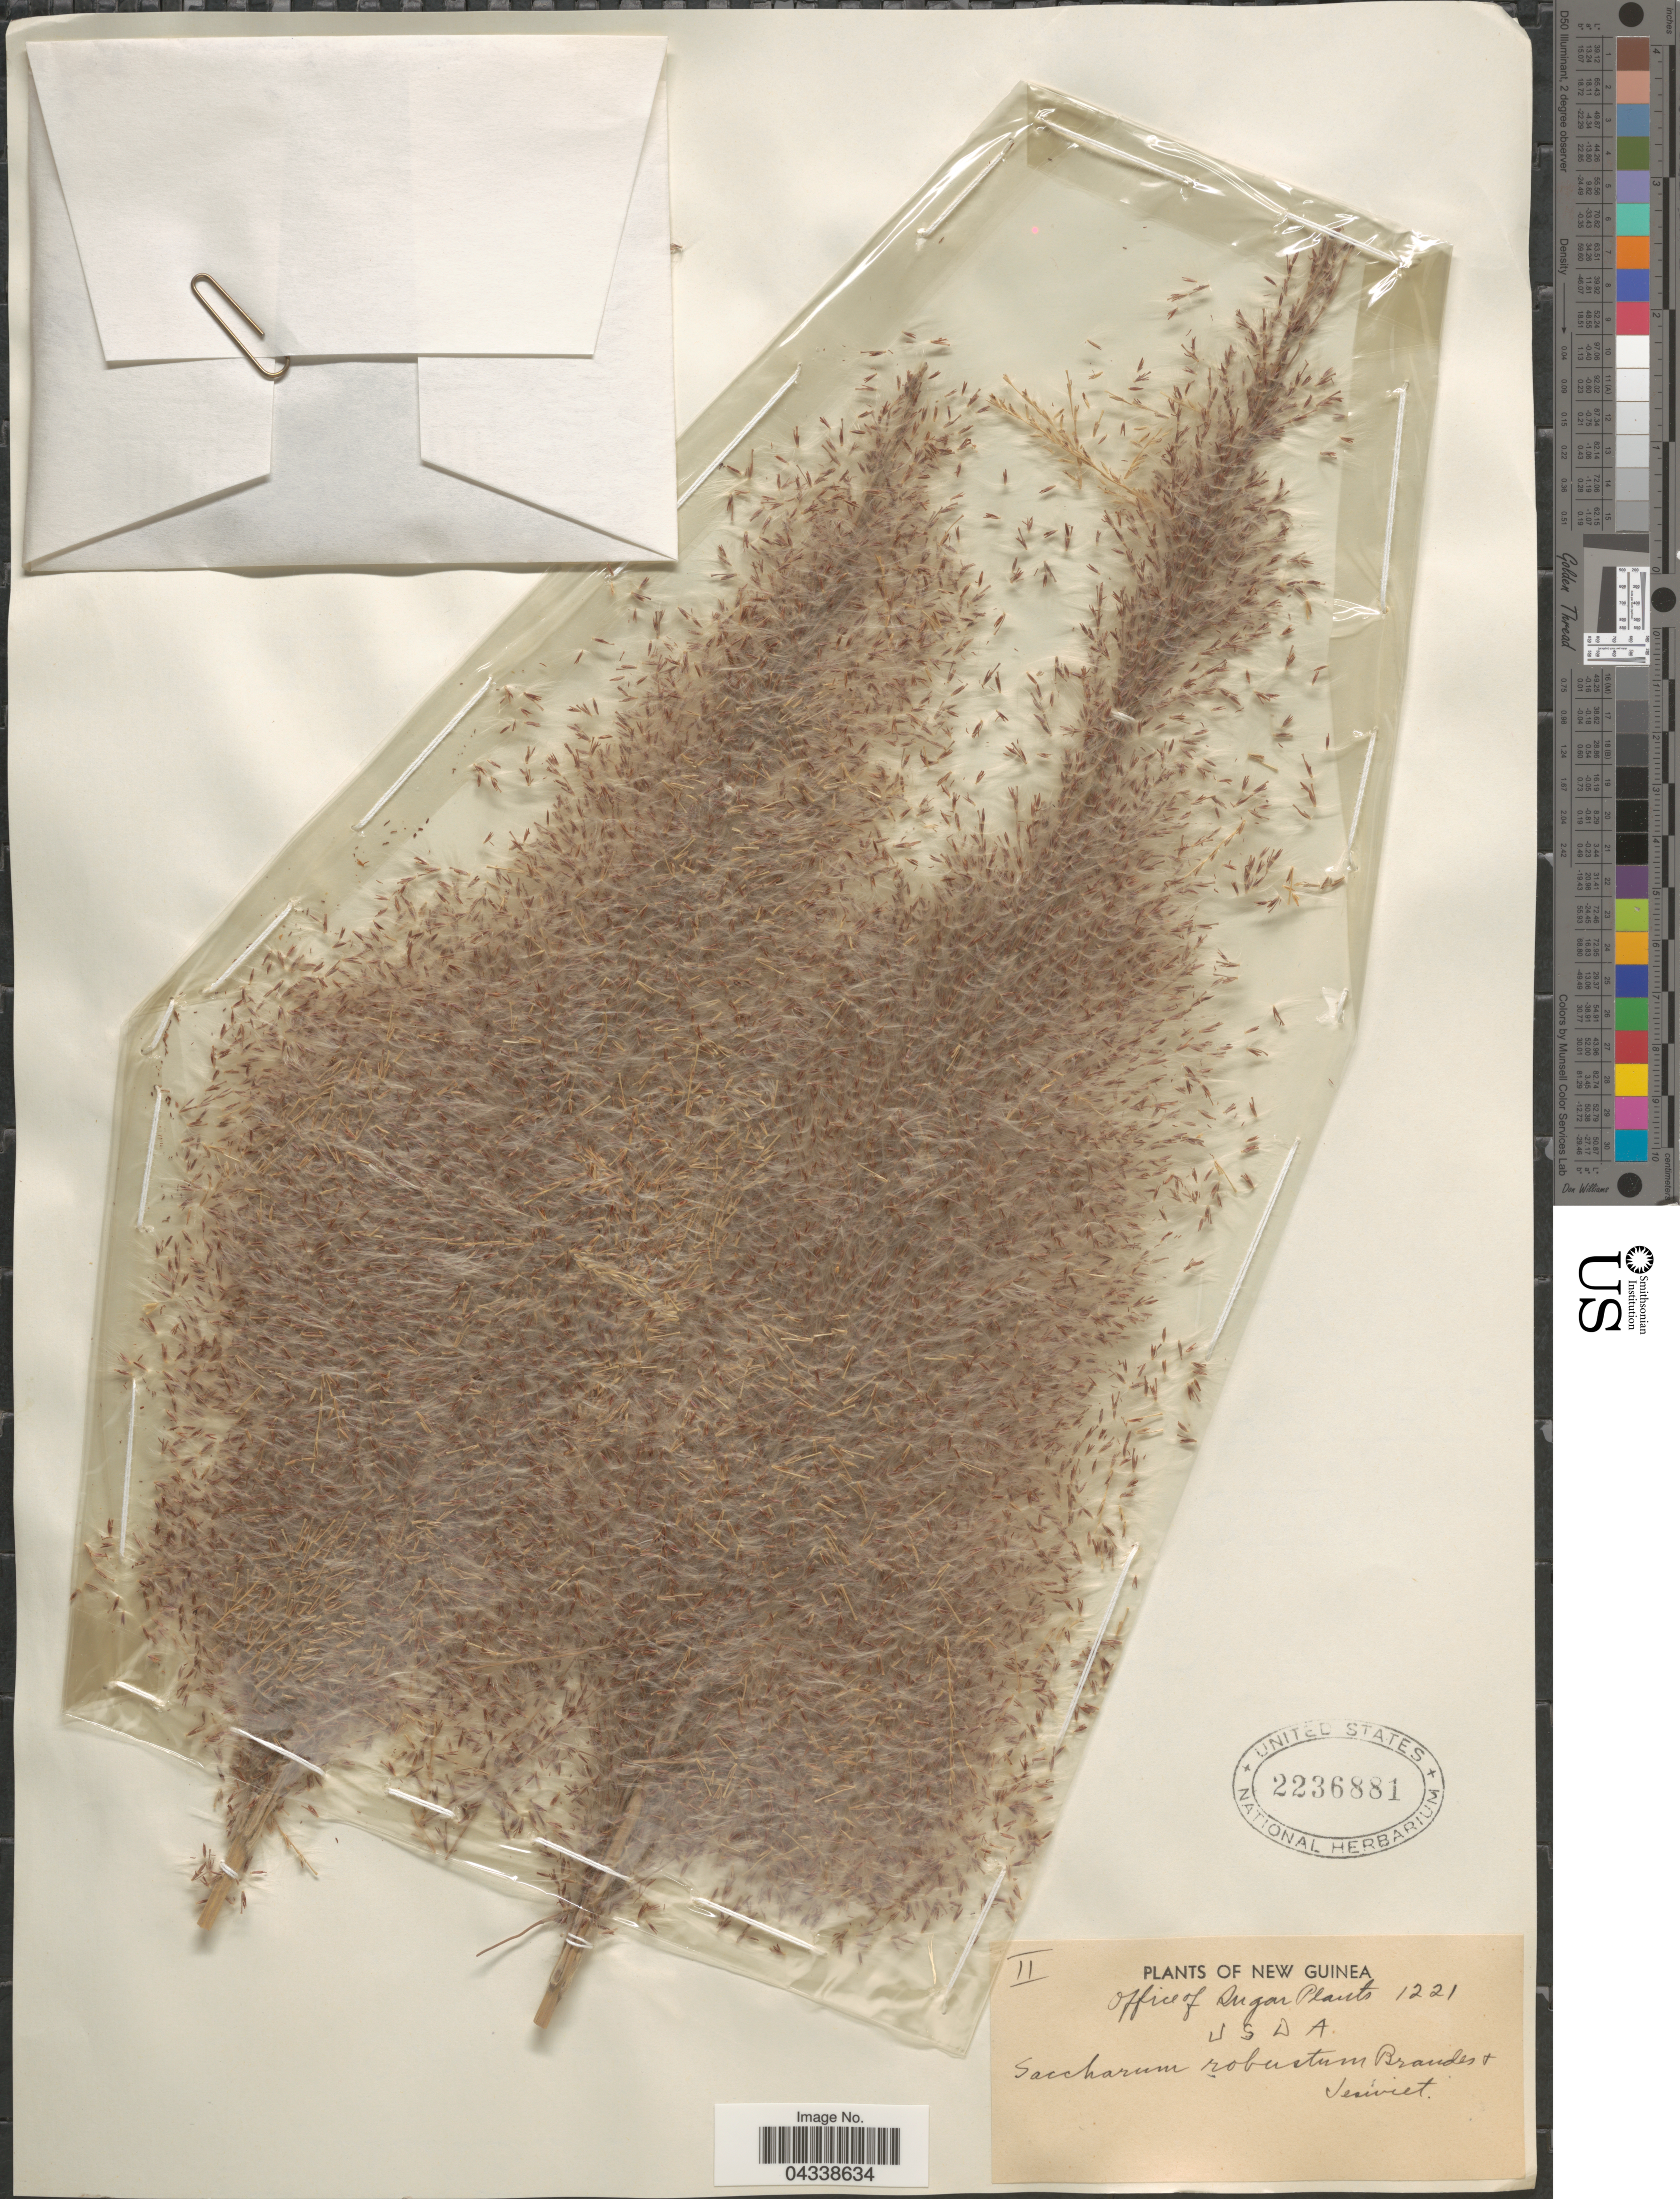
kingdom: Plantae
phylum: Tracheophyta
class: Liliopsida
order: Poales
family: Poaceae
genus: Saccharum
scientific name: Saccharum robustum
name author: Brandes & Jeswiet ex Grassl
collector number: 1221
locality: New Guinea.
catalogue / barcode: US 2236881